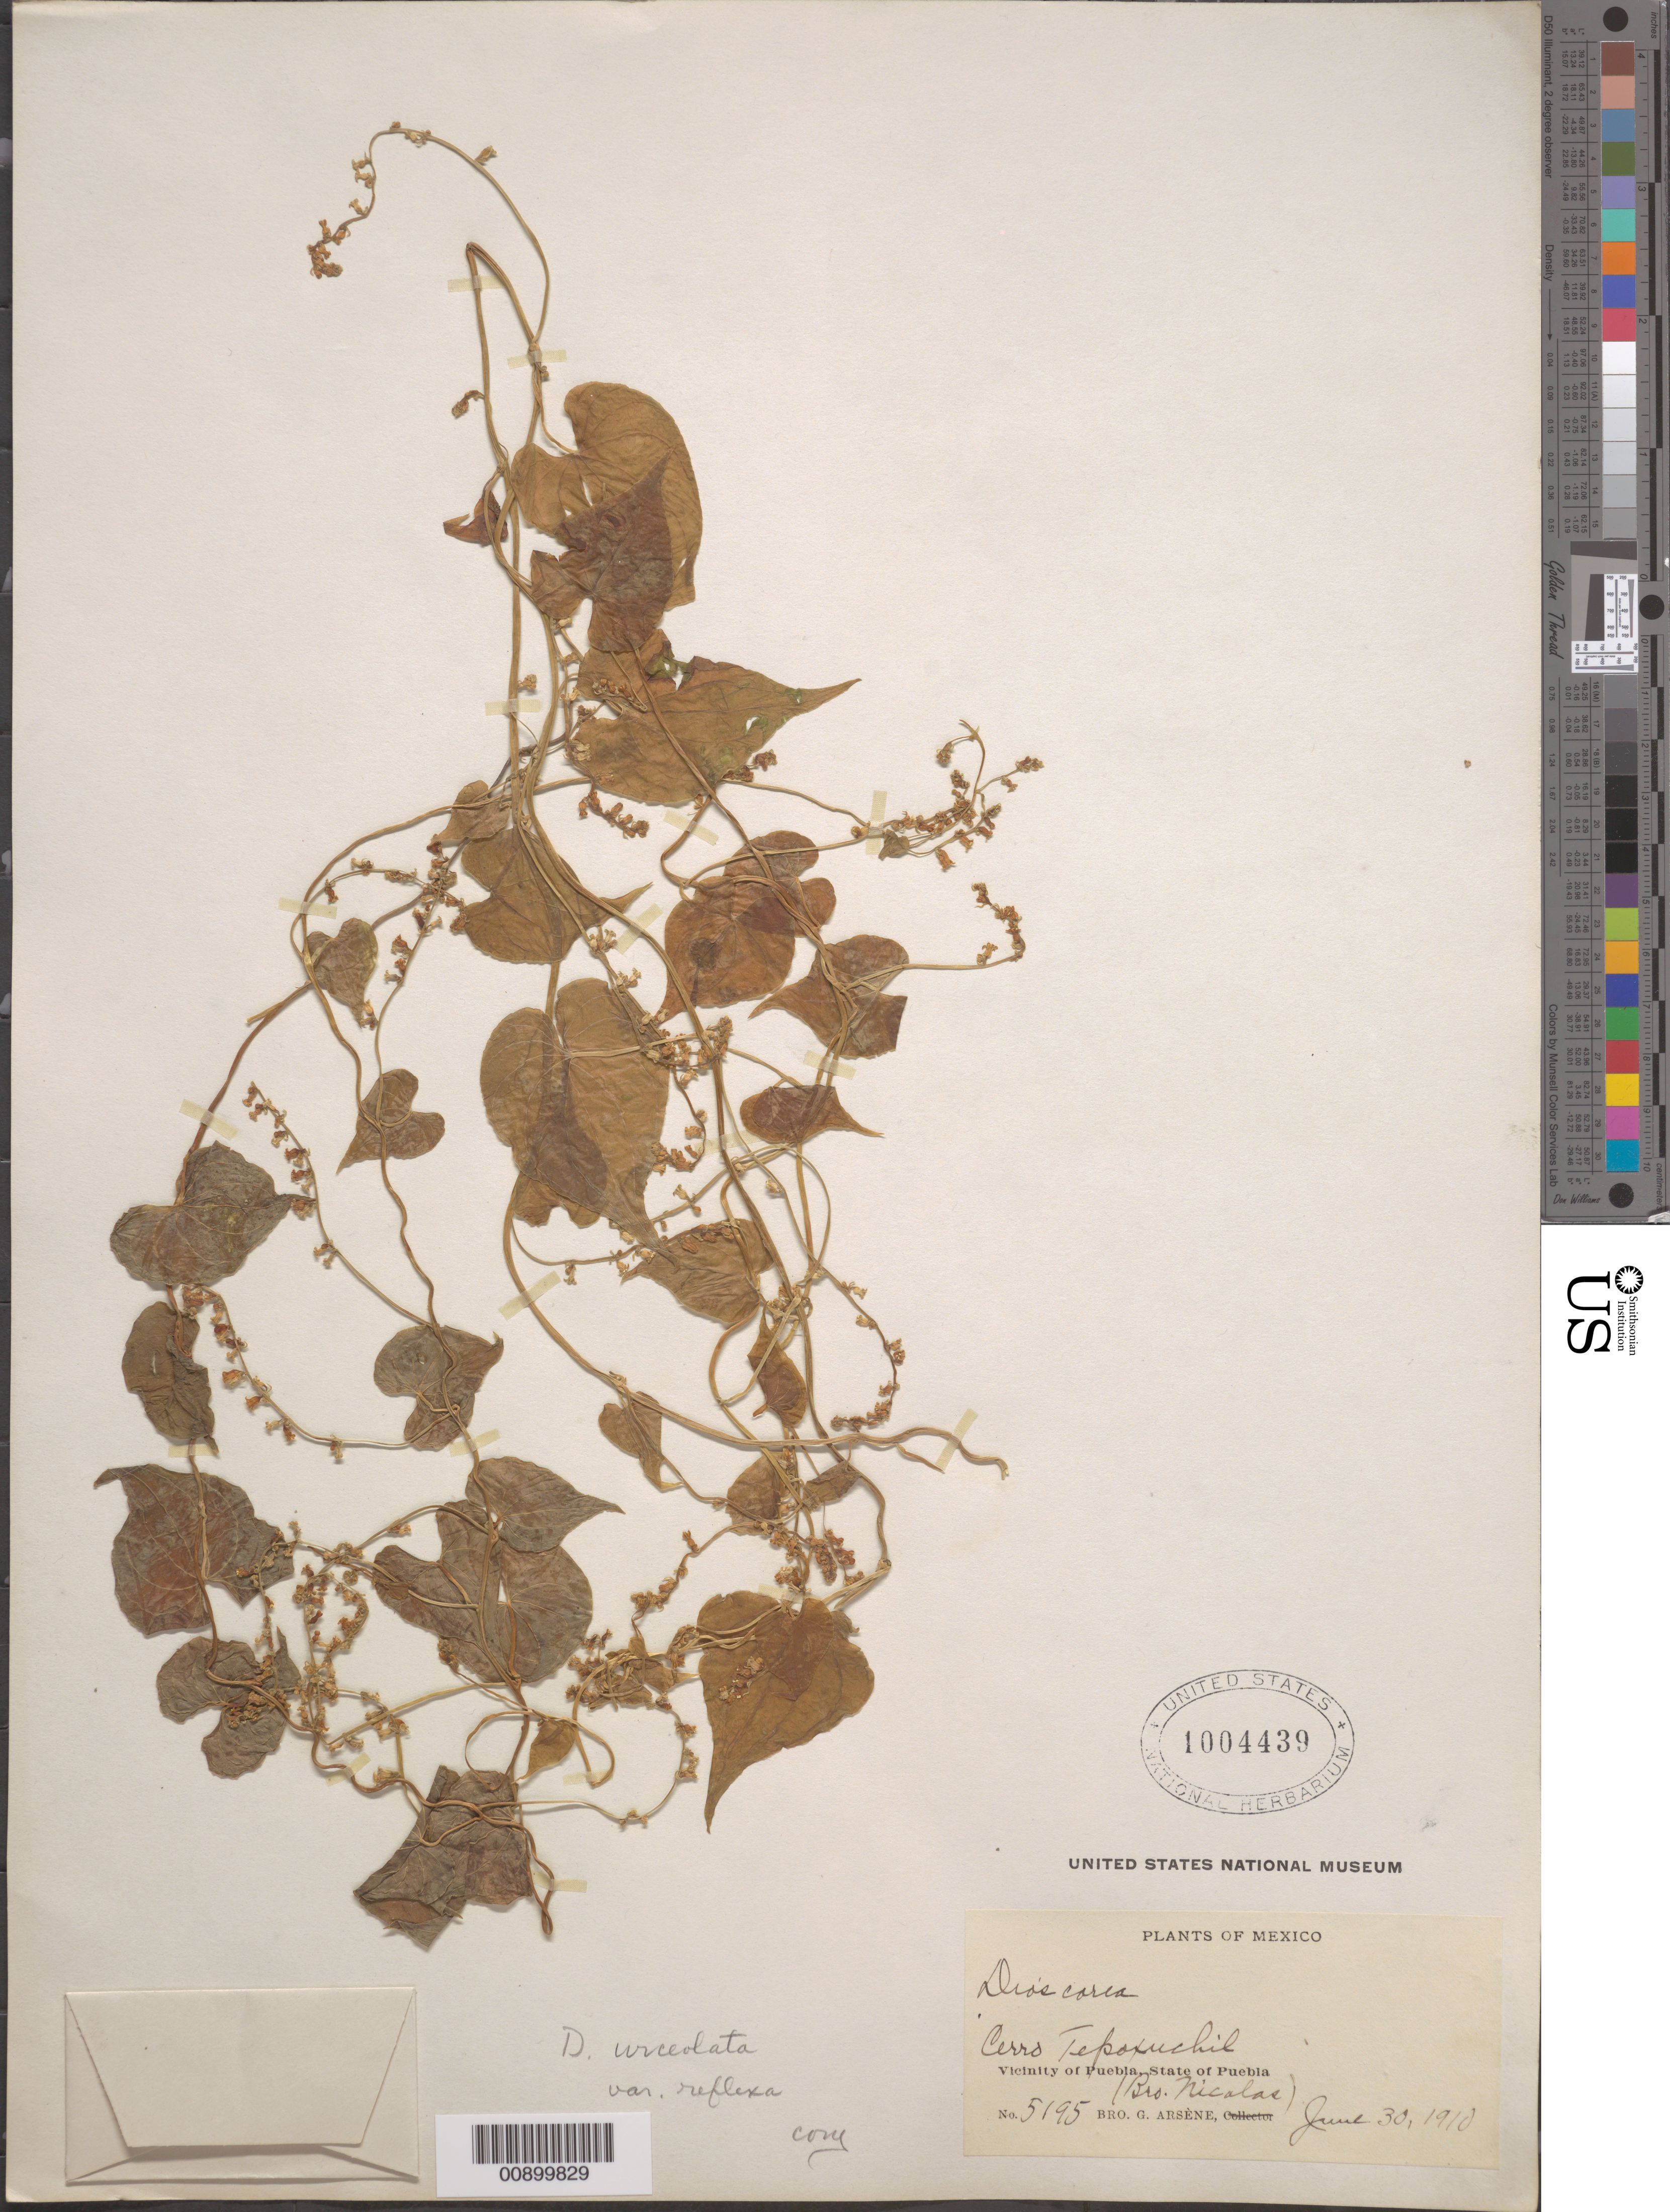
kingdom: Plantae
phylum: Tracheophyta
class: Liliopsida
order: Dioscoreales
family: Dioscoreaceae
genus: Dioscorea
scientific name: Dioscorea urceolata var. reflexa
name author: Greenm. ex R. Knuth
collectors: B. Nicolas & Bro. G. Arsène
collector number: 5195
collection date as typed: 30 Jun 1910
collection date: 1910-06-30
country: Mexico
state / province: Puebla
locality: Cerro Tepoxuchil. Vicinity of Puebla, State of Puebla.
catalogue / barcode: US 1004439